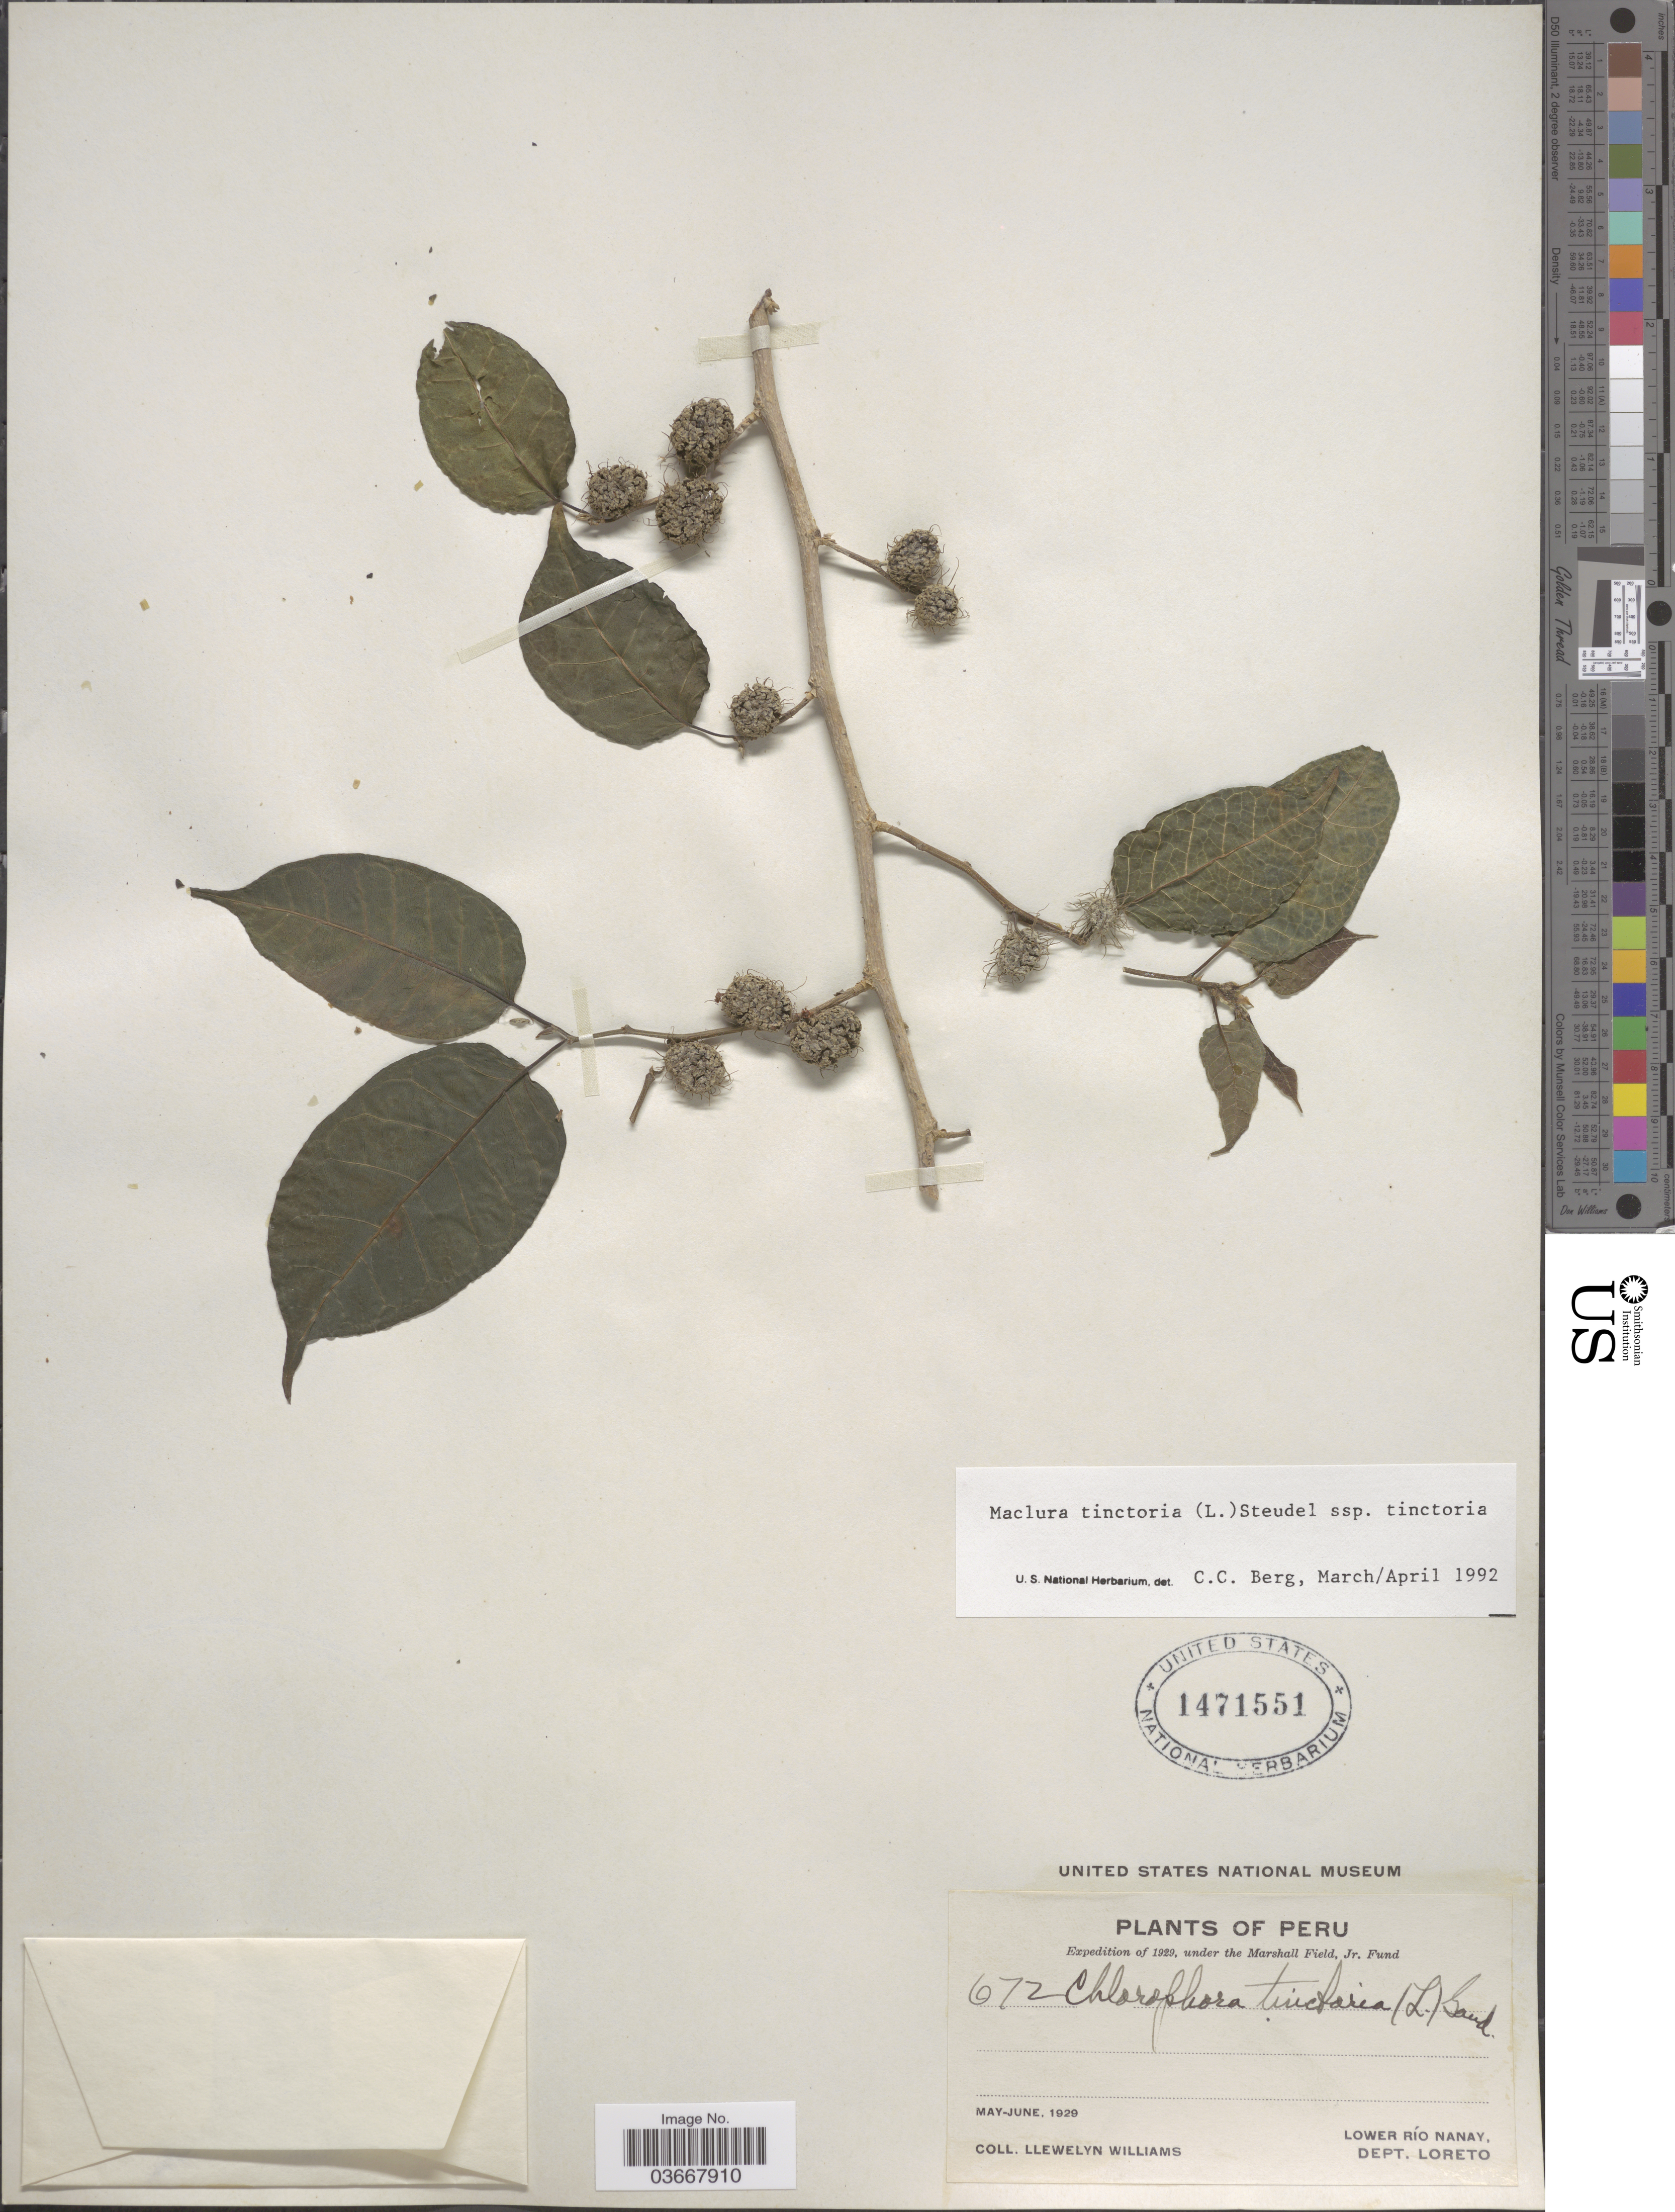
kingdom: Plantae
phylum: Tracheophyta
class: Magnoliopsida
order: Rosales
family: Moraceae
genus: Maclura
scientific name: Maclura tinctoria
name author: (L.) D. Don ex Steud.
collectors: Ll. Williams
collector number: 672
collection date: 1929-05/1929-06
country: Peru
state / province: Loreto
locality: Lower Río Nanay. Dept. Loreto.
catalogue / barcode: US 1471551